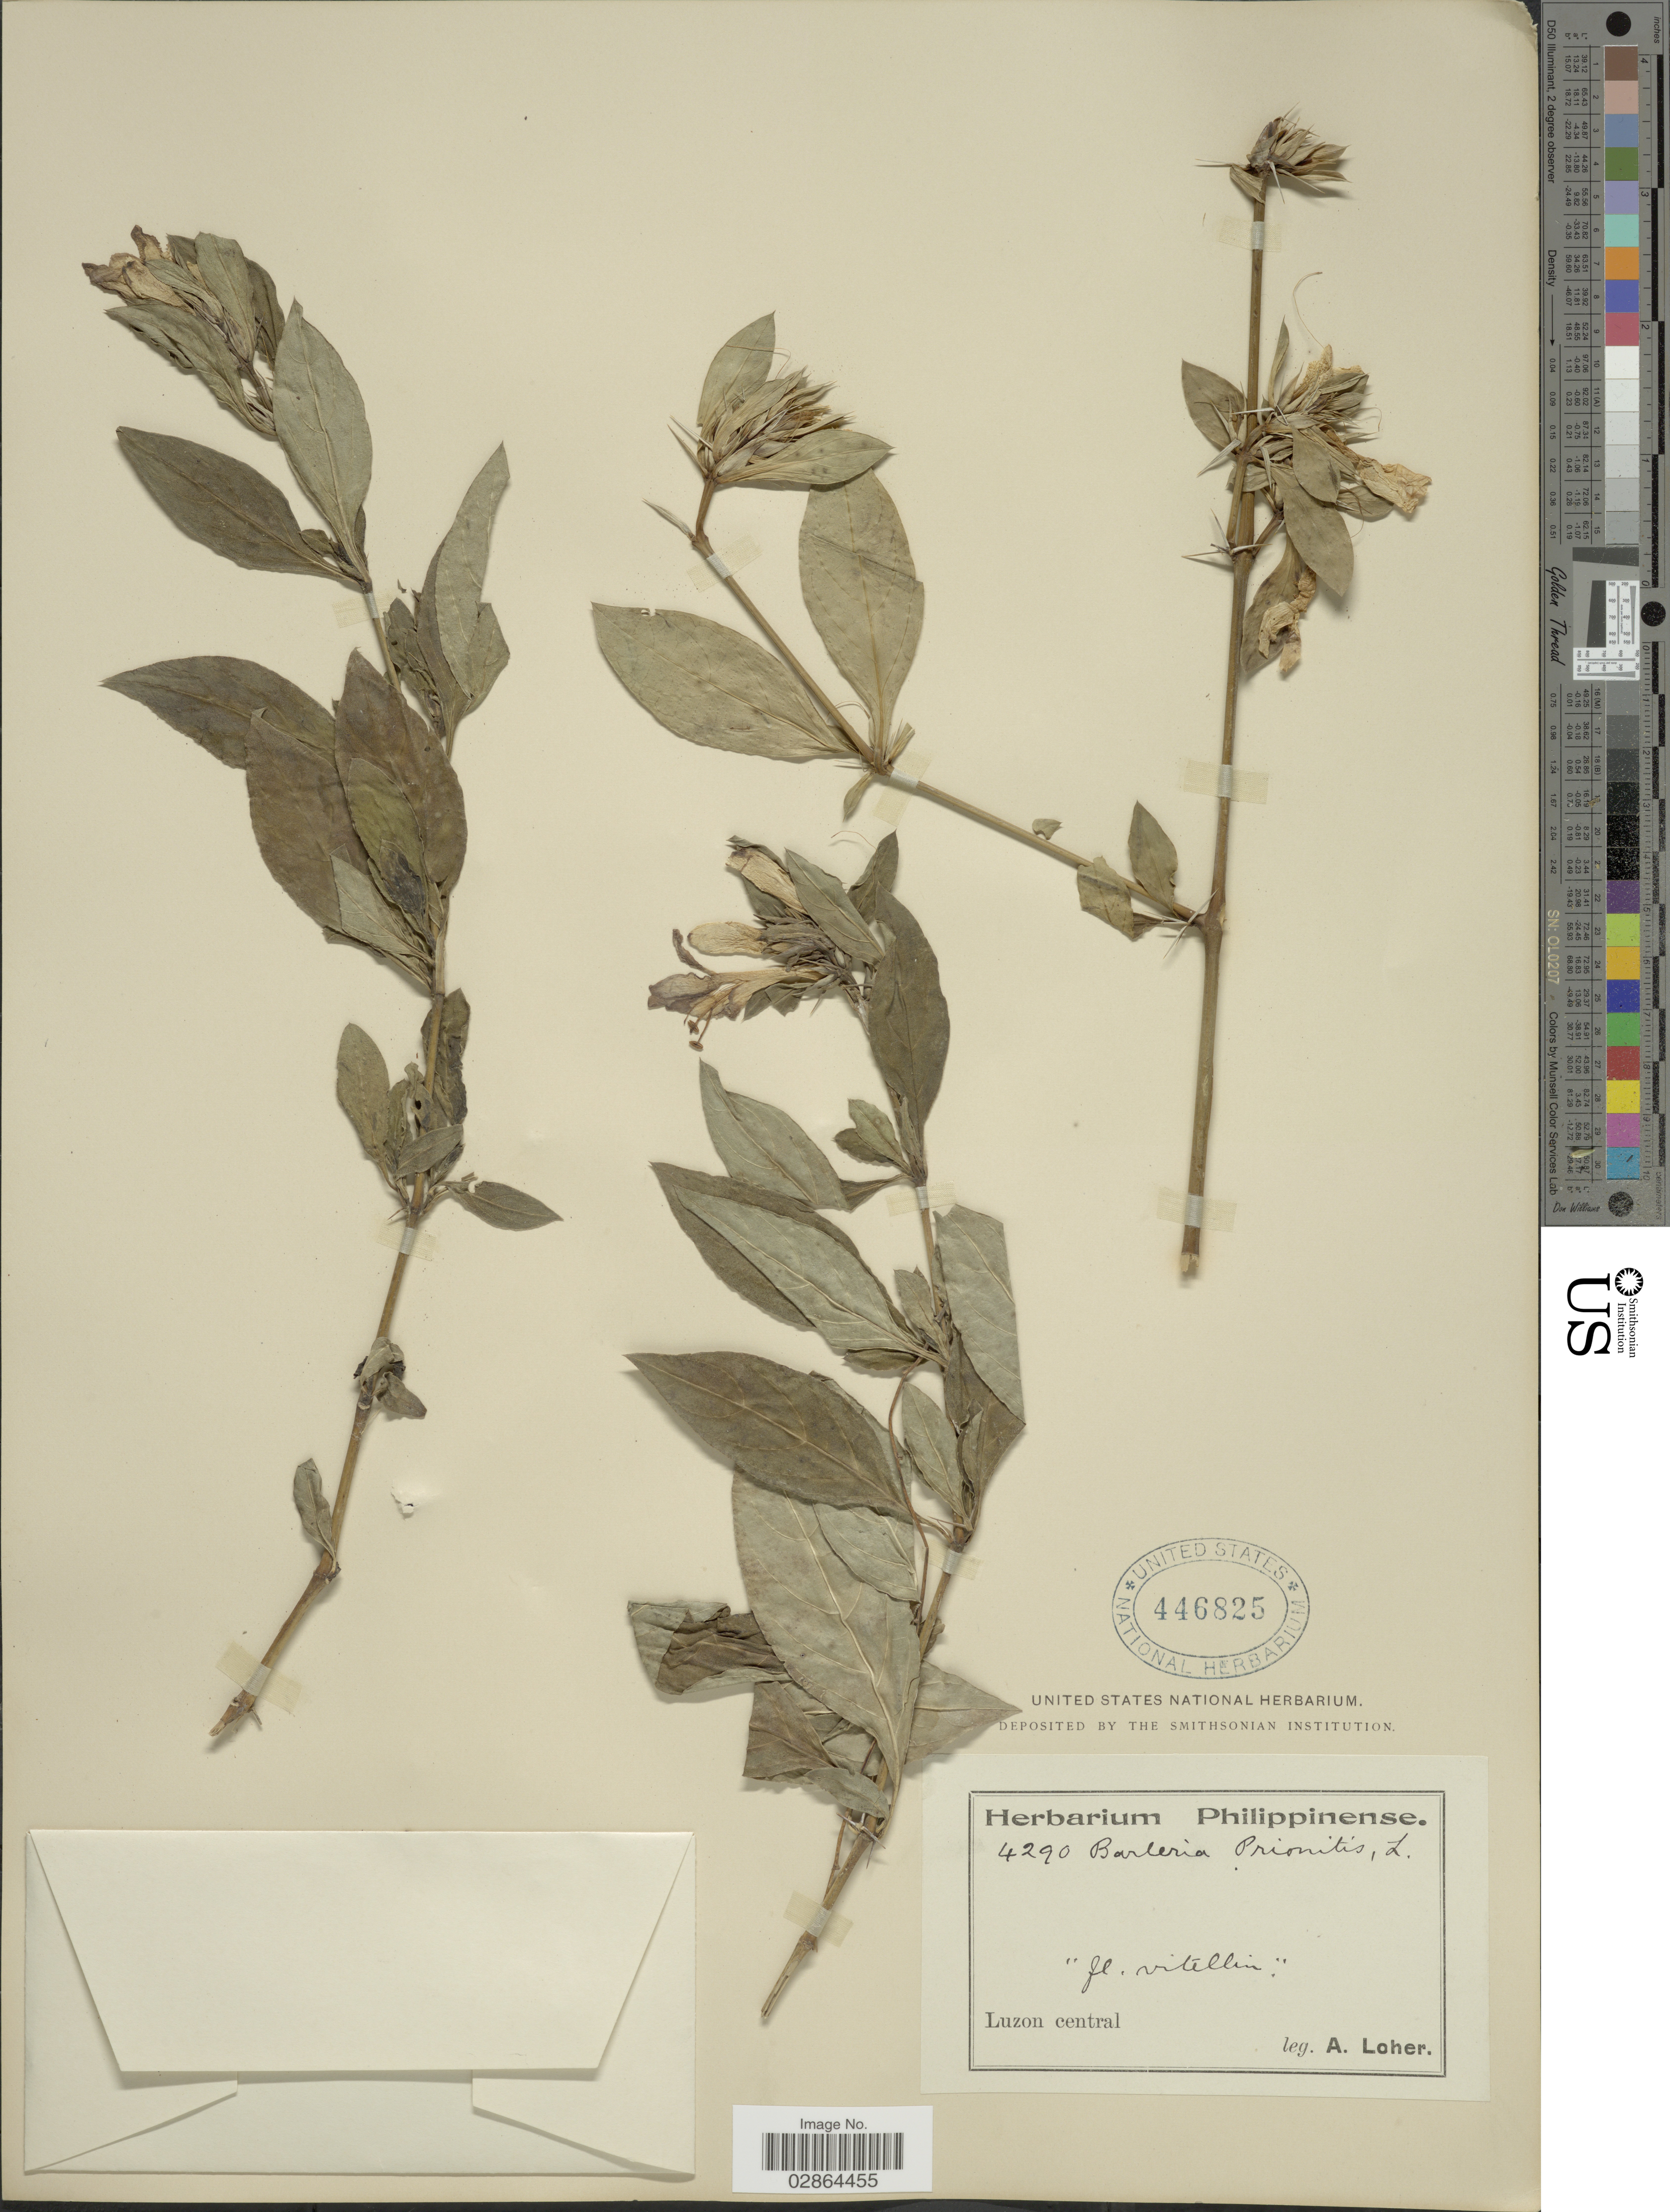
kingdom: Plantae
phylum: Tracheophyta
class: Magnoliopsida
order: Lamiales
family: Acanthaceae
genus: Barleria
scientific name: Barleria prionitis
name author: L.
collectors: A. Loher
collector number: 4290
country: Philippines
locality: Luzon Central.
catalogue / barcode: US 446825